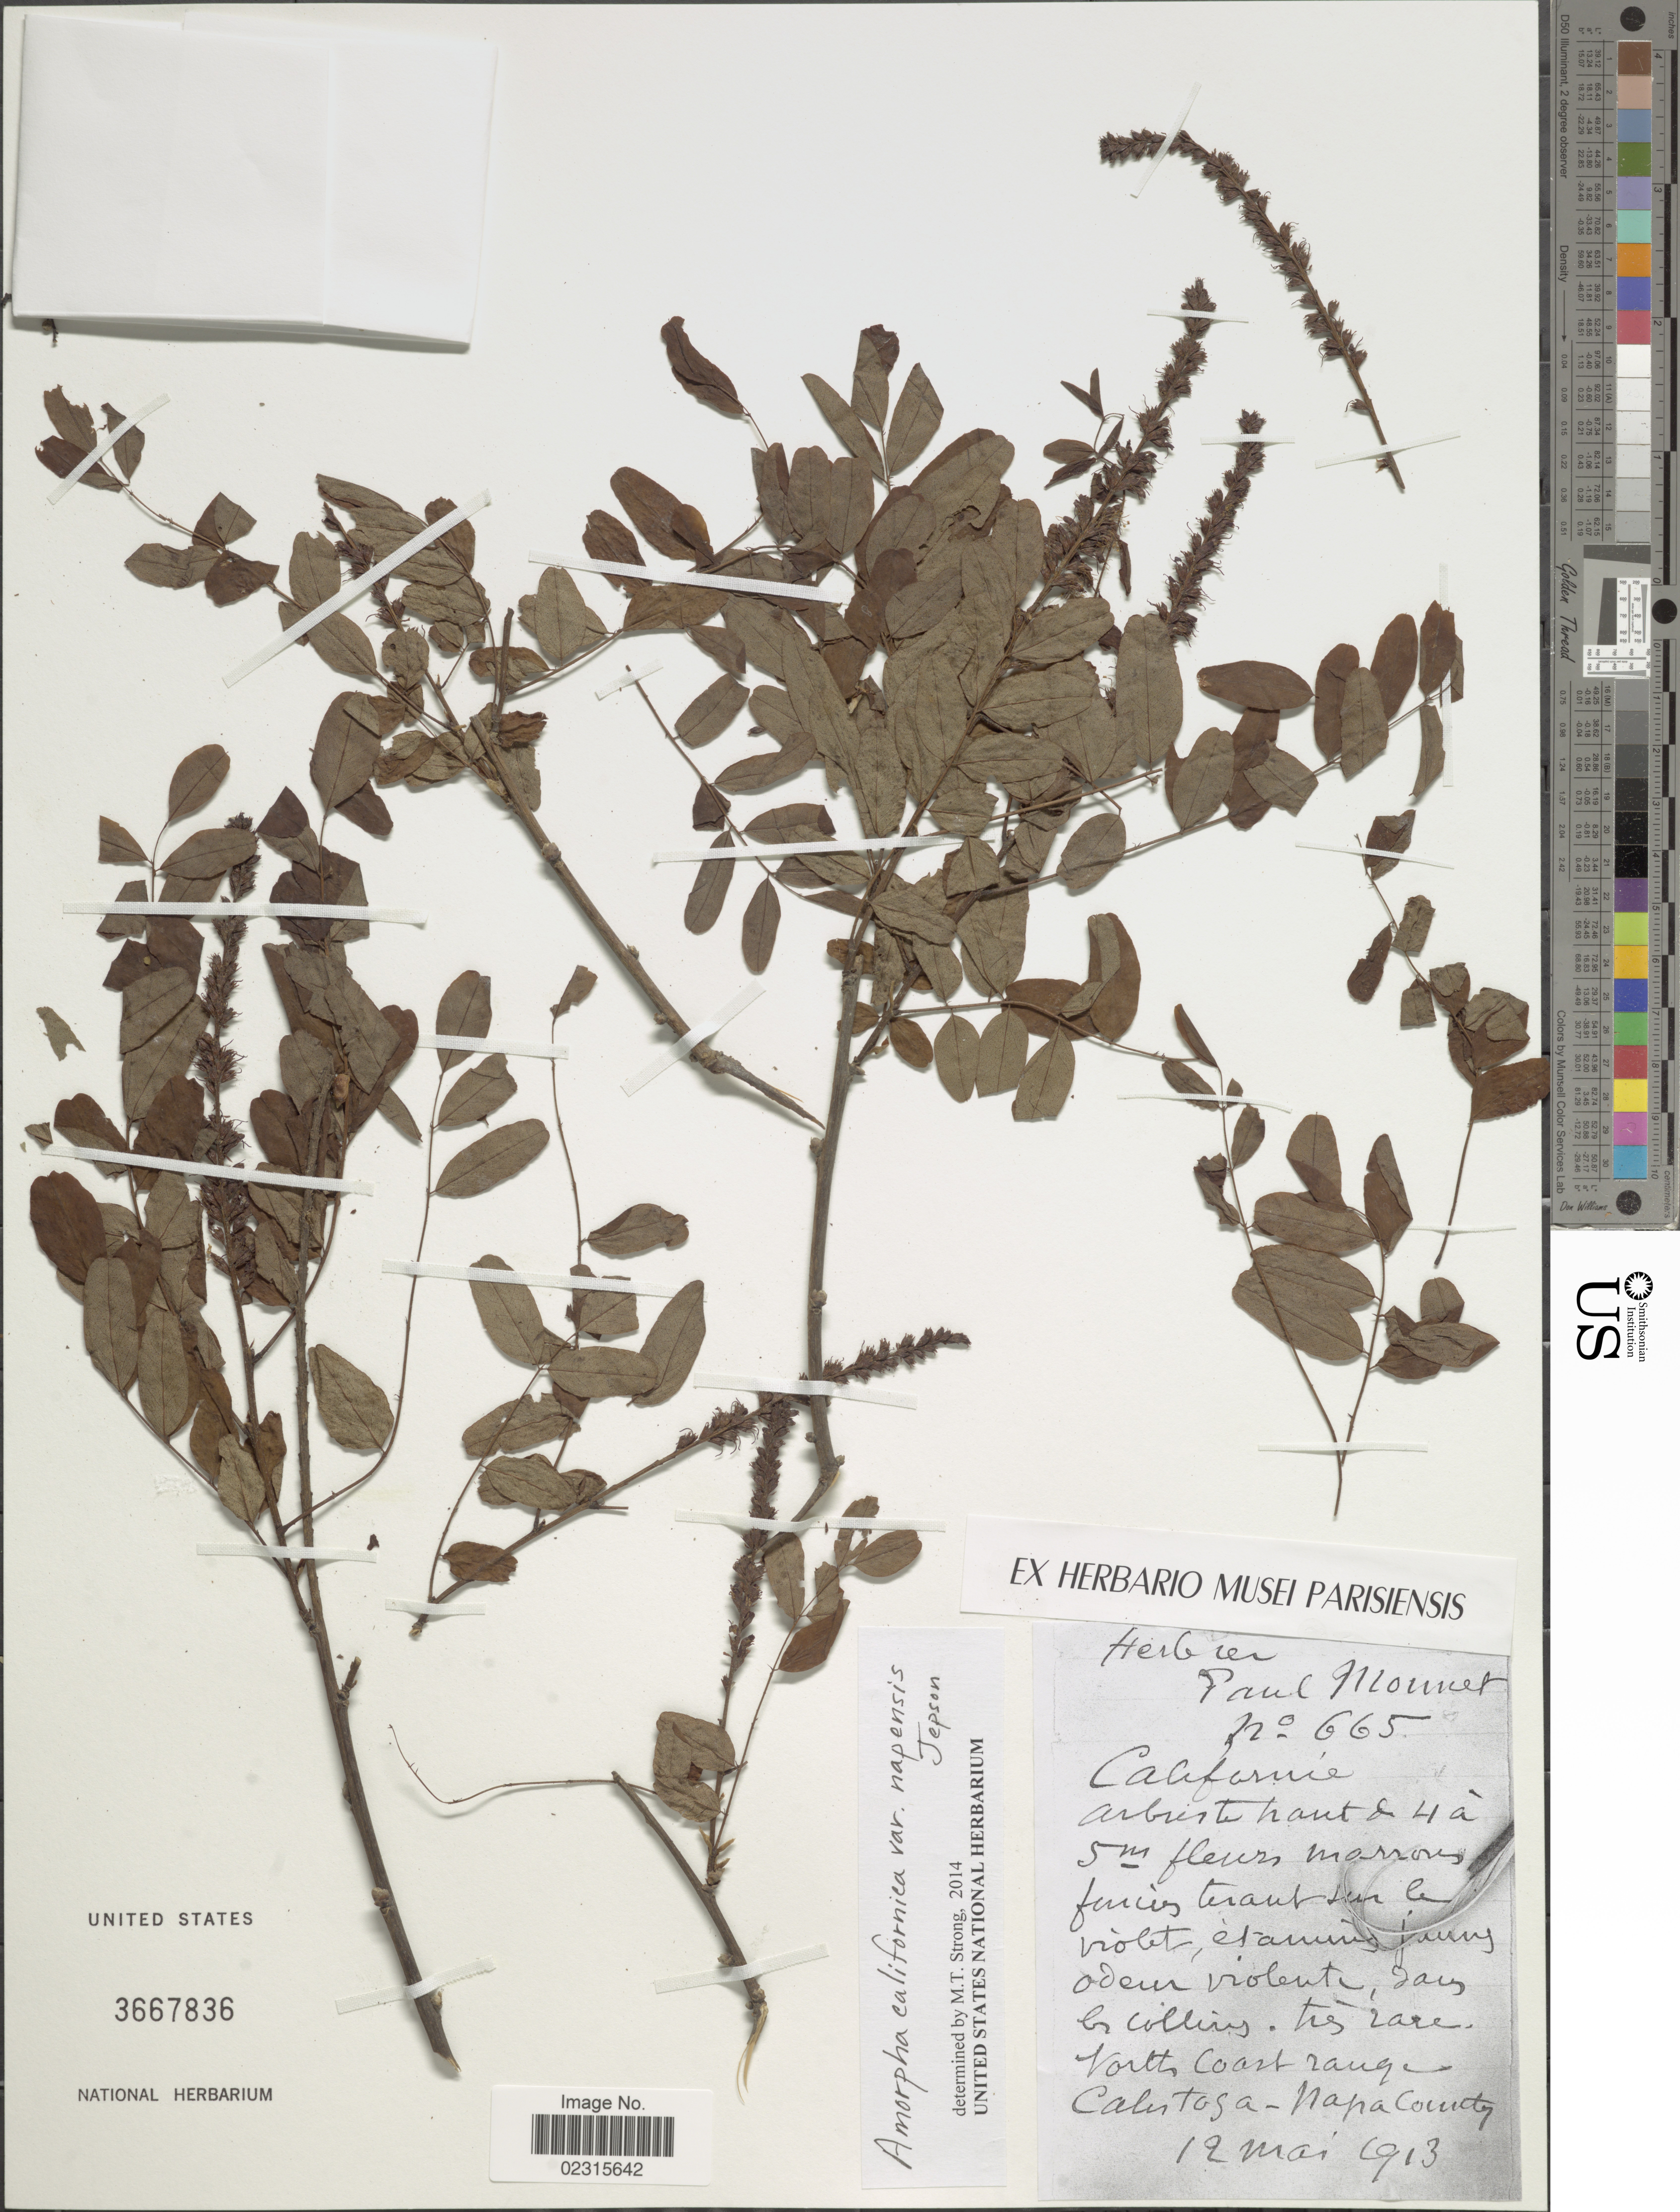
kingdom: Plantae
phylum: Tracheophyta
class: Magnoliopsida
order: Fabales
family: Fabaceae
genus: Amorpha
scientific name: Amorpha californica var. napensis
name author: Jeps.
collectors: ex herb. P. Monnet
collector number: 665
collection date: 1913-05-12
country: United States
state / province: California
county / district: Napa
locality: North coast range, Calistosa, Napa County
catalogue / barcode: US 3667836